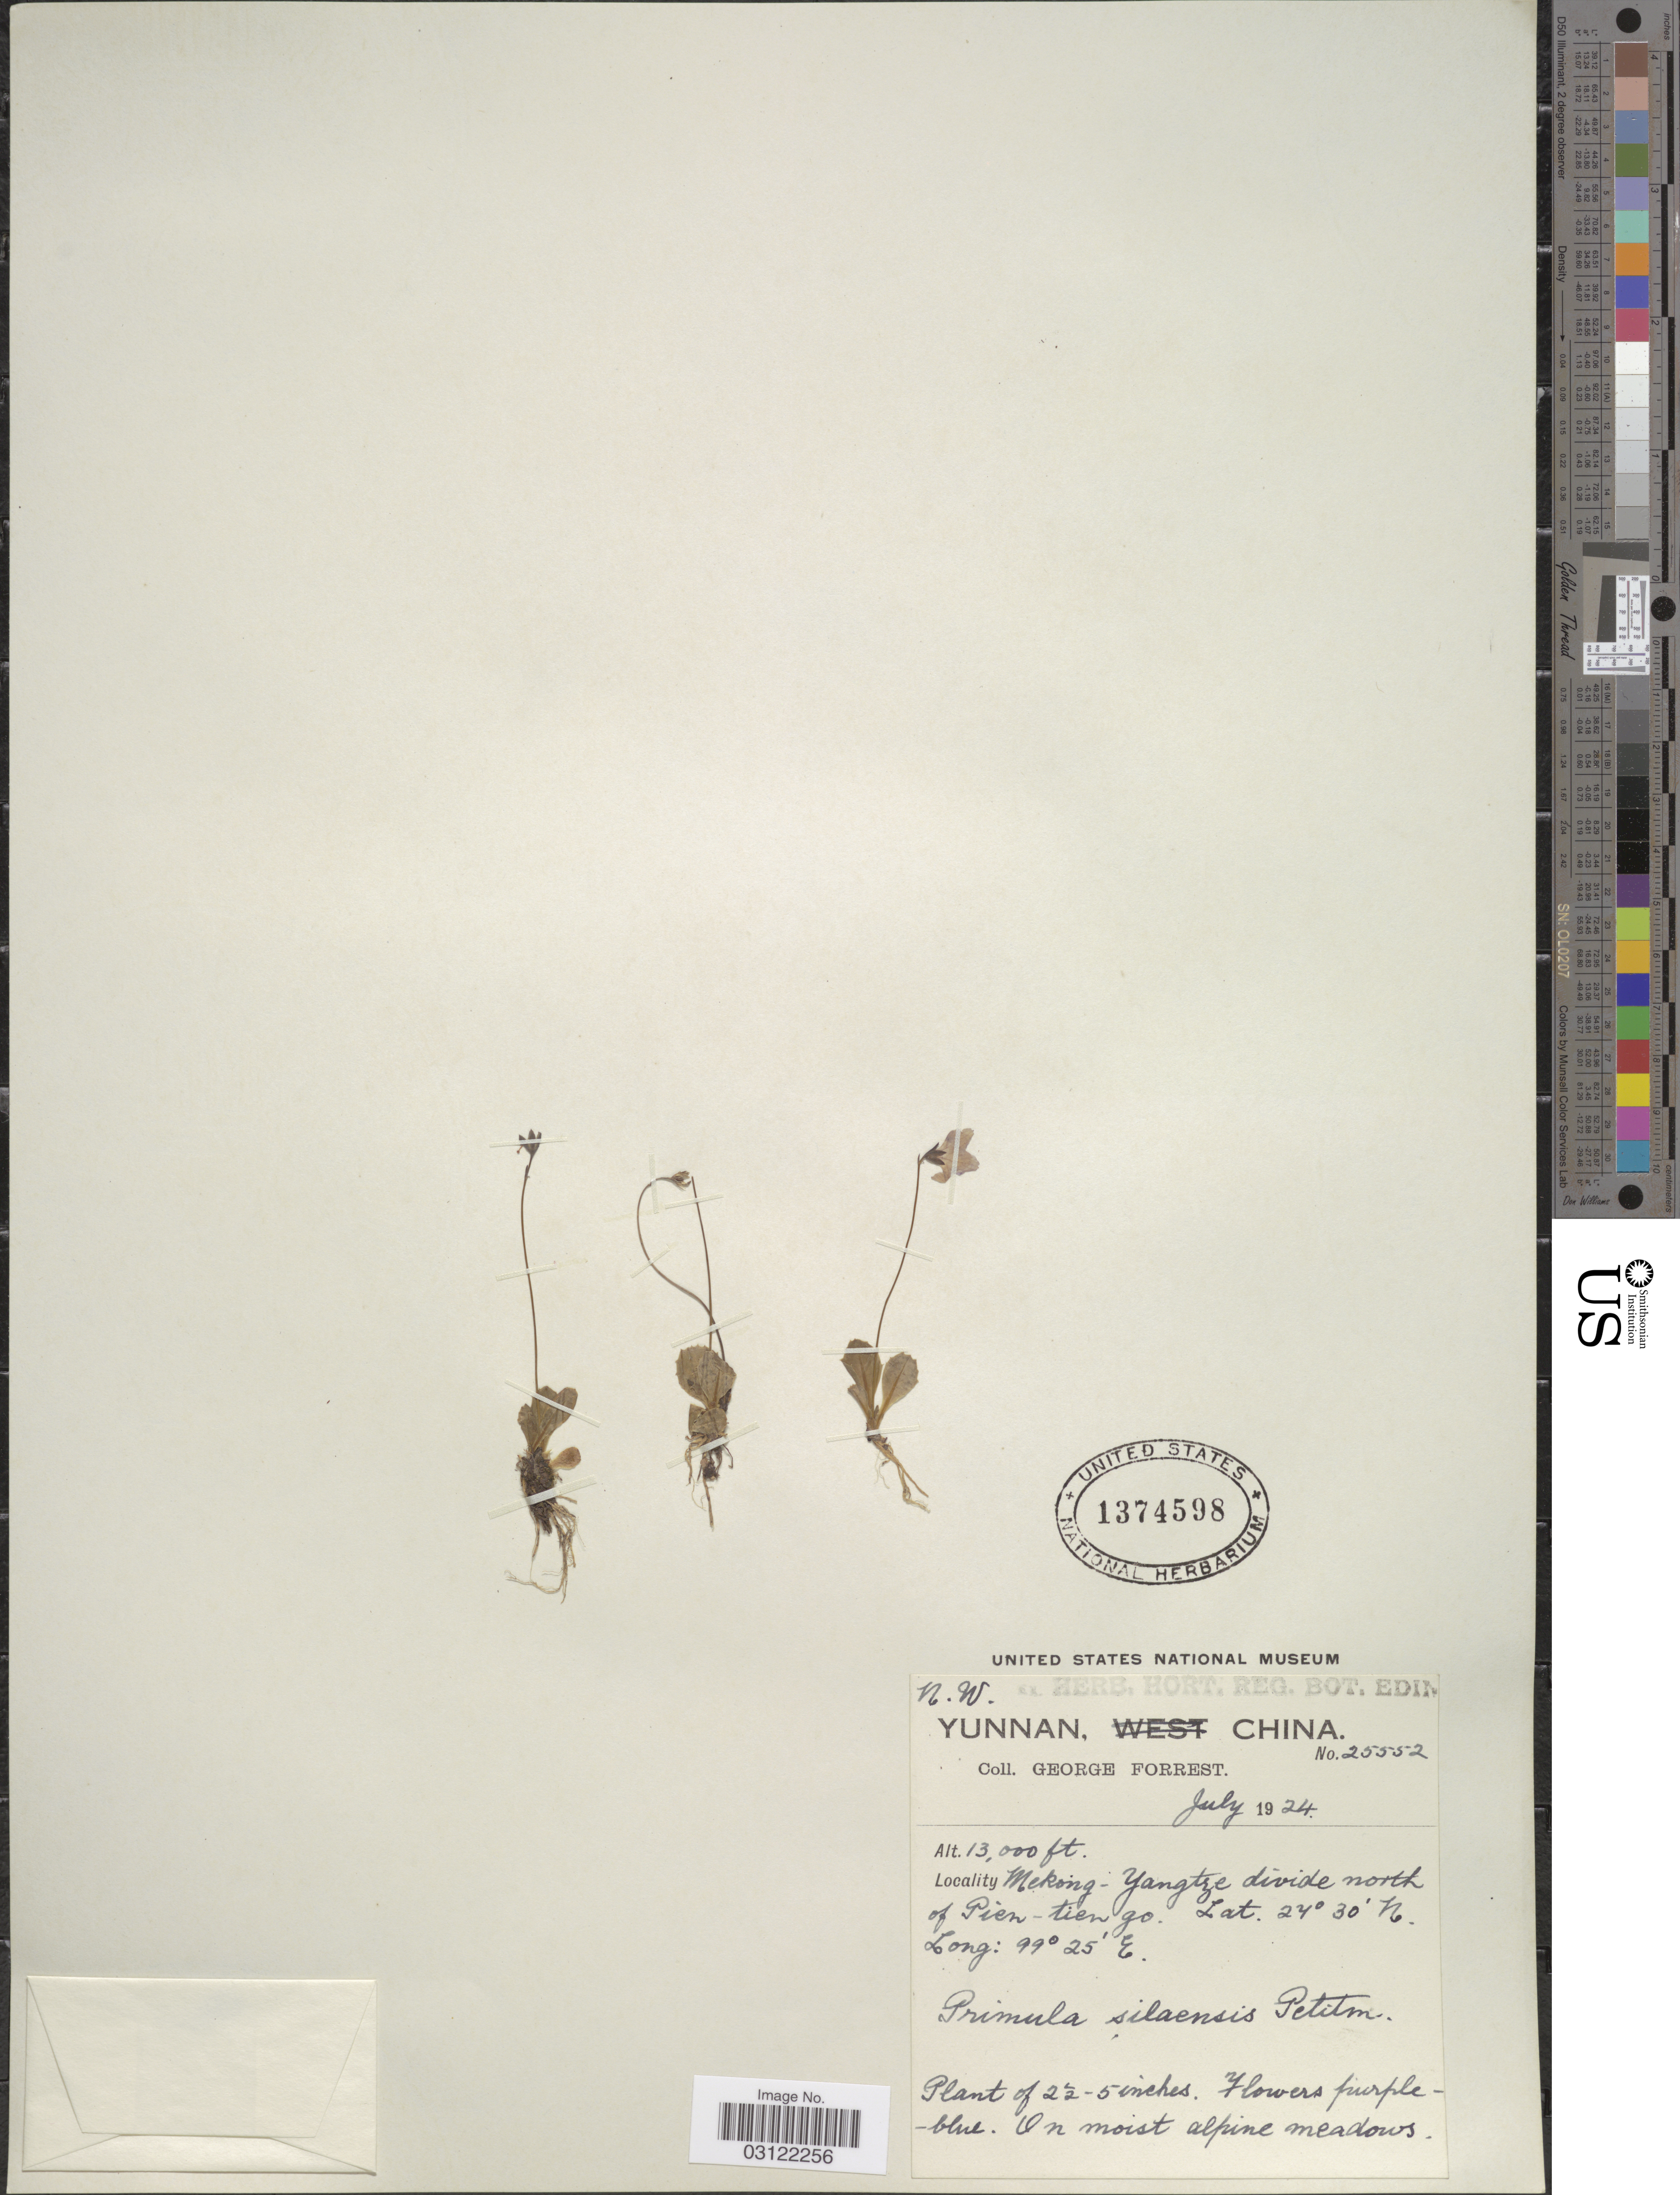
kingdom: Plantae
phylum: Tracheophyta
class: Magnoliopsida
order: Ericales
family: Primulaceae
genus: Primula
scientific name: Primula silaensis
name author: Petitm.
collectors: G. Forrest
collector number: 25552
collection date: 1924-07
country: China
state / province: Yunnan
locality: N. W. Yunnan. Mekong-Yangtze divide north of Pien-tien go.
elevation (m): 3962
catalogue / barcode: US 1374598